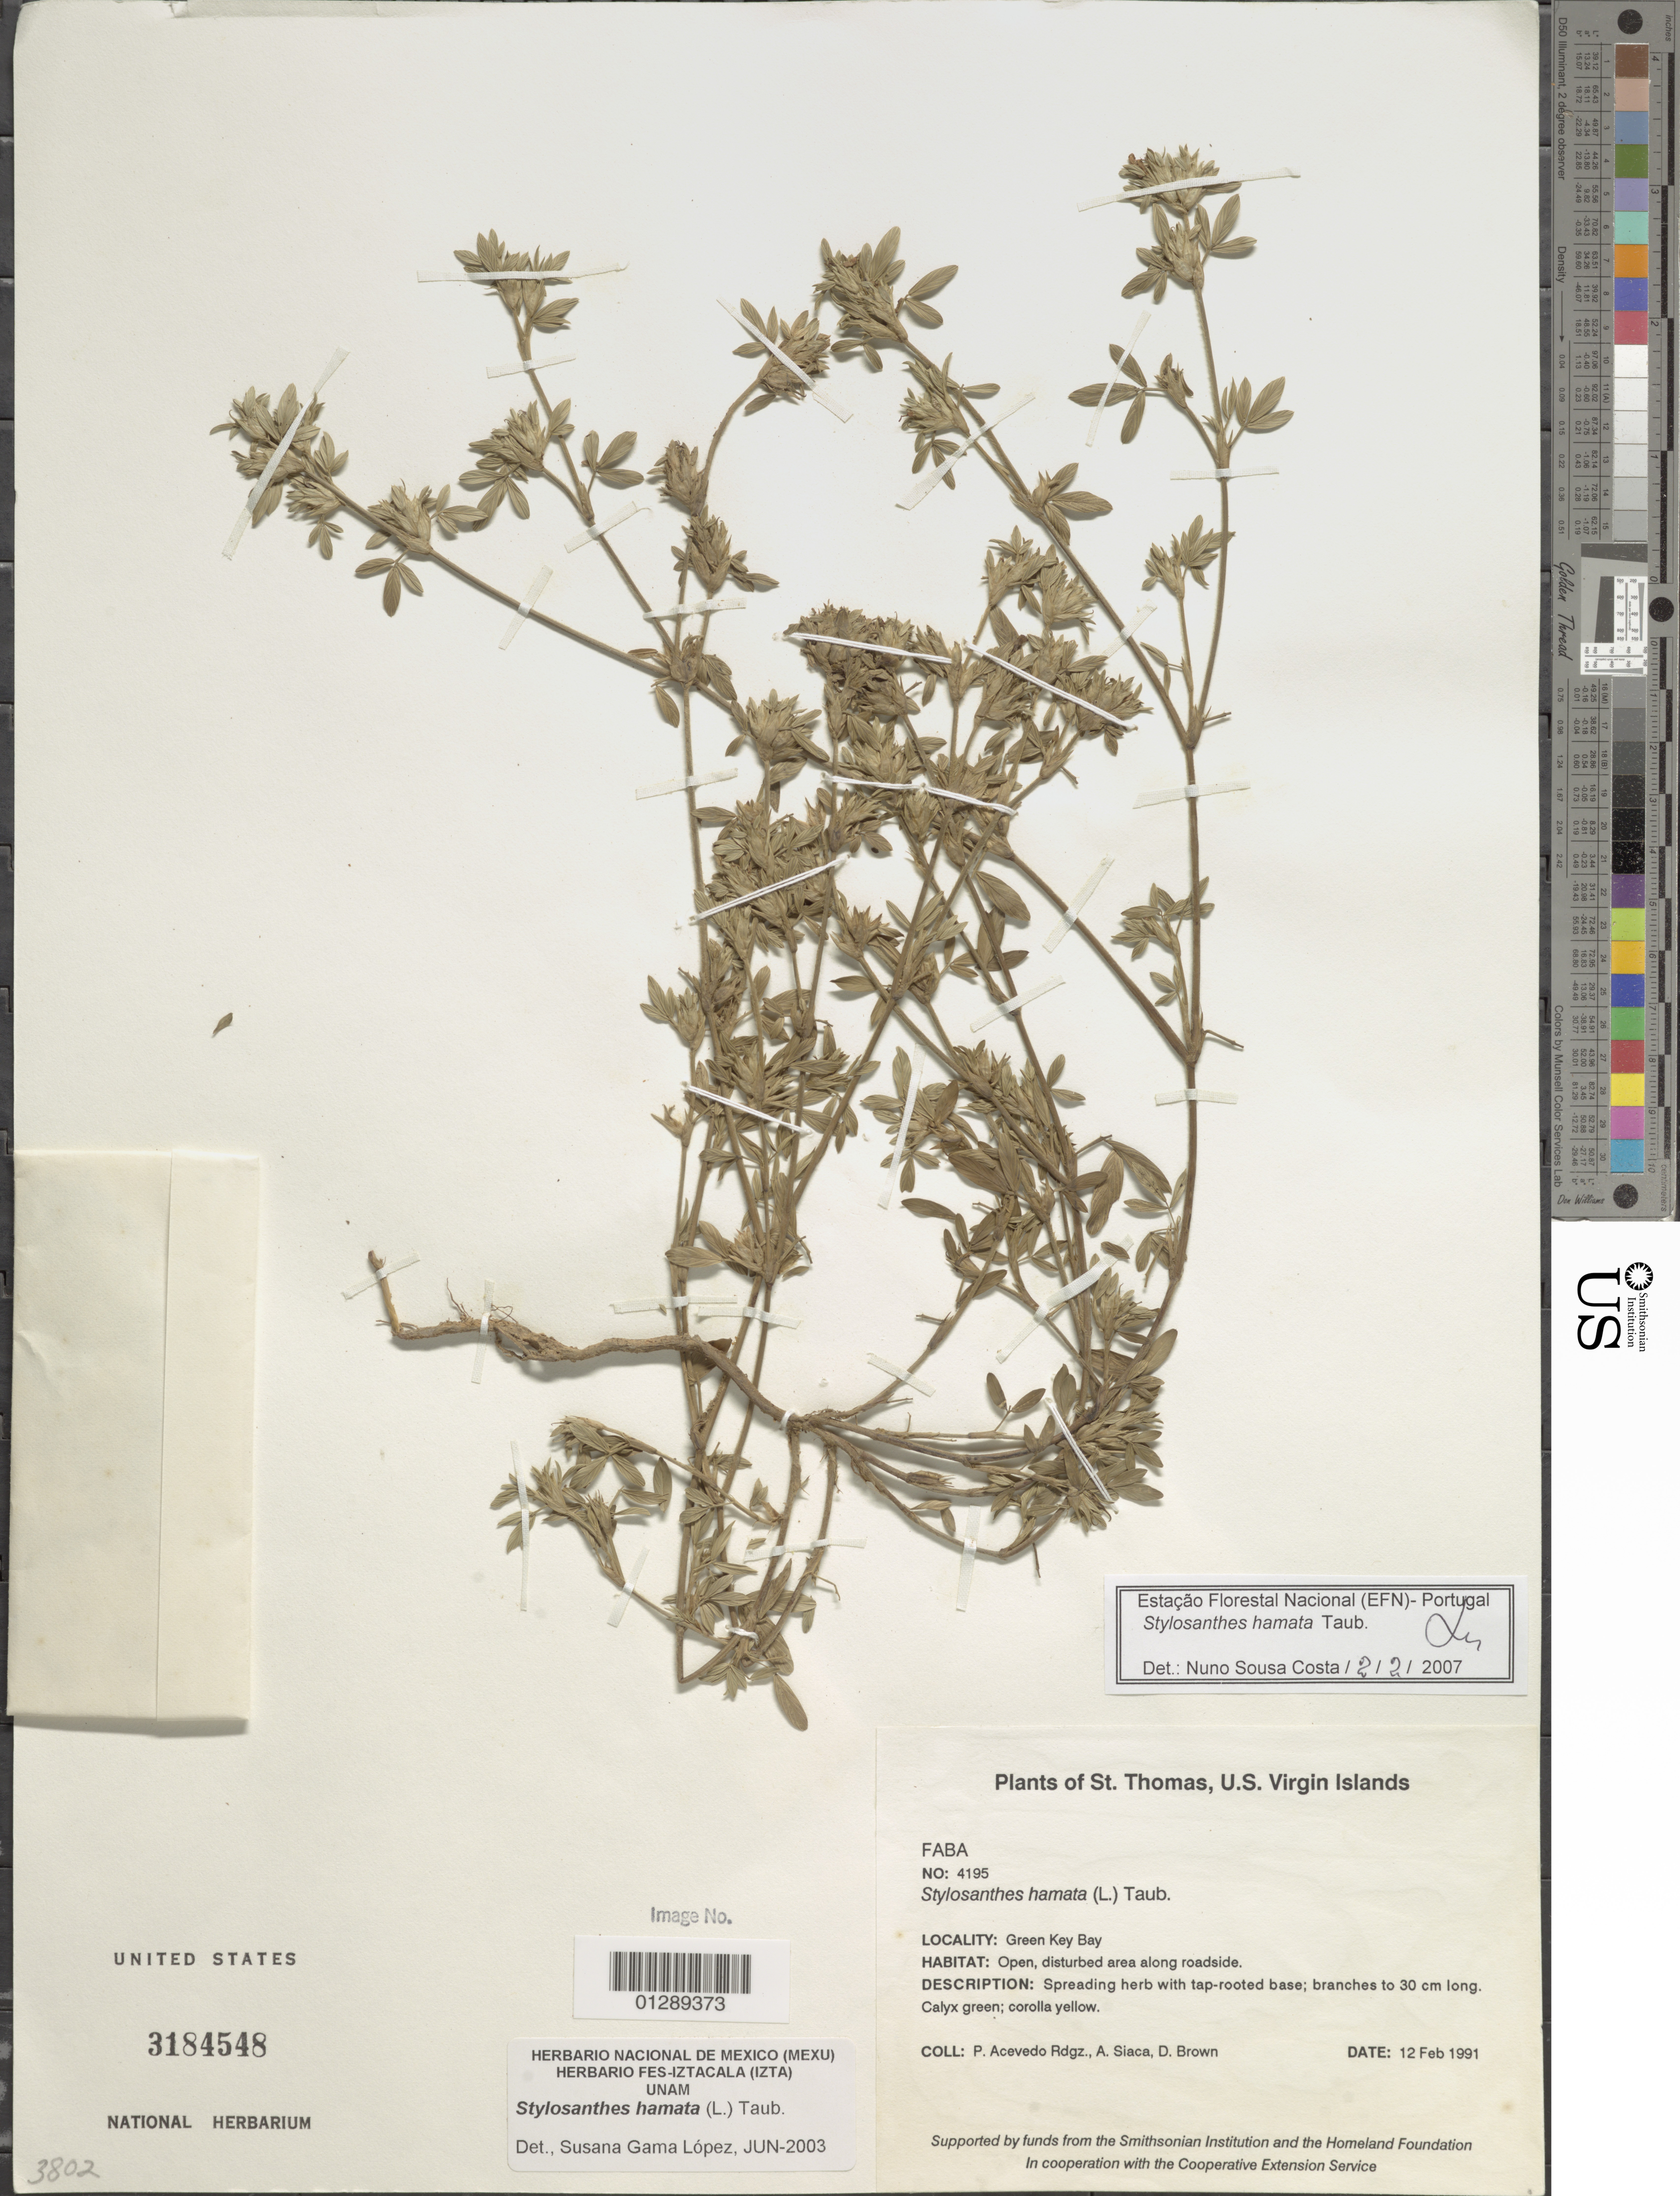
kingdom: Plantae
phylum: Tracheophyta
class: Magnoliopsida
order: Fabales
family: Fabaceae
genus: Stylosanthes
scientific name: Stylosanthes hamata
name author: (L.) Taub.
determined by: Sousa Costa, N. M., (EFN)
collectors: P. Acevedo-Rodr., A. Siaca & D. Brown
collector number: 4195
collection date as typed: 12 Feb 1991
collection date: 1991-02-12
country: U.S. Virgin Islands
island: St. Thomas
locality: Green Key Bay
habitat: Open, disturbed area along roadside.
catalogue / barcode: US 3184548